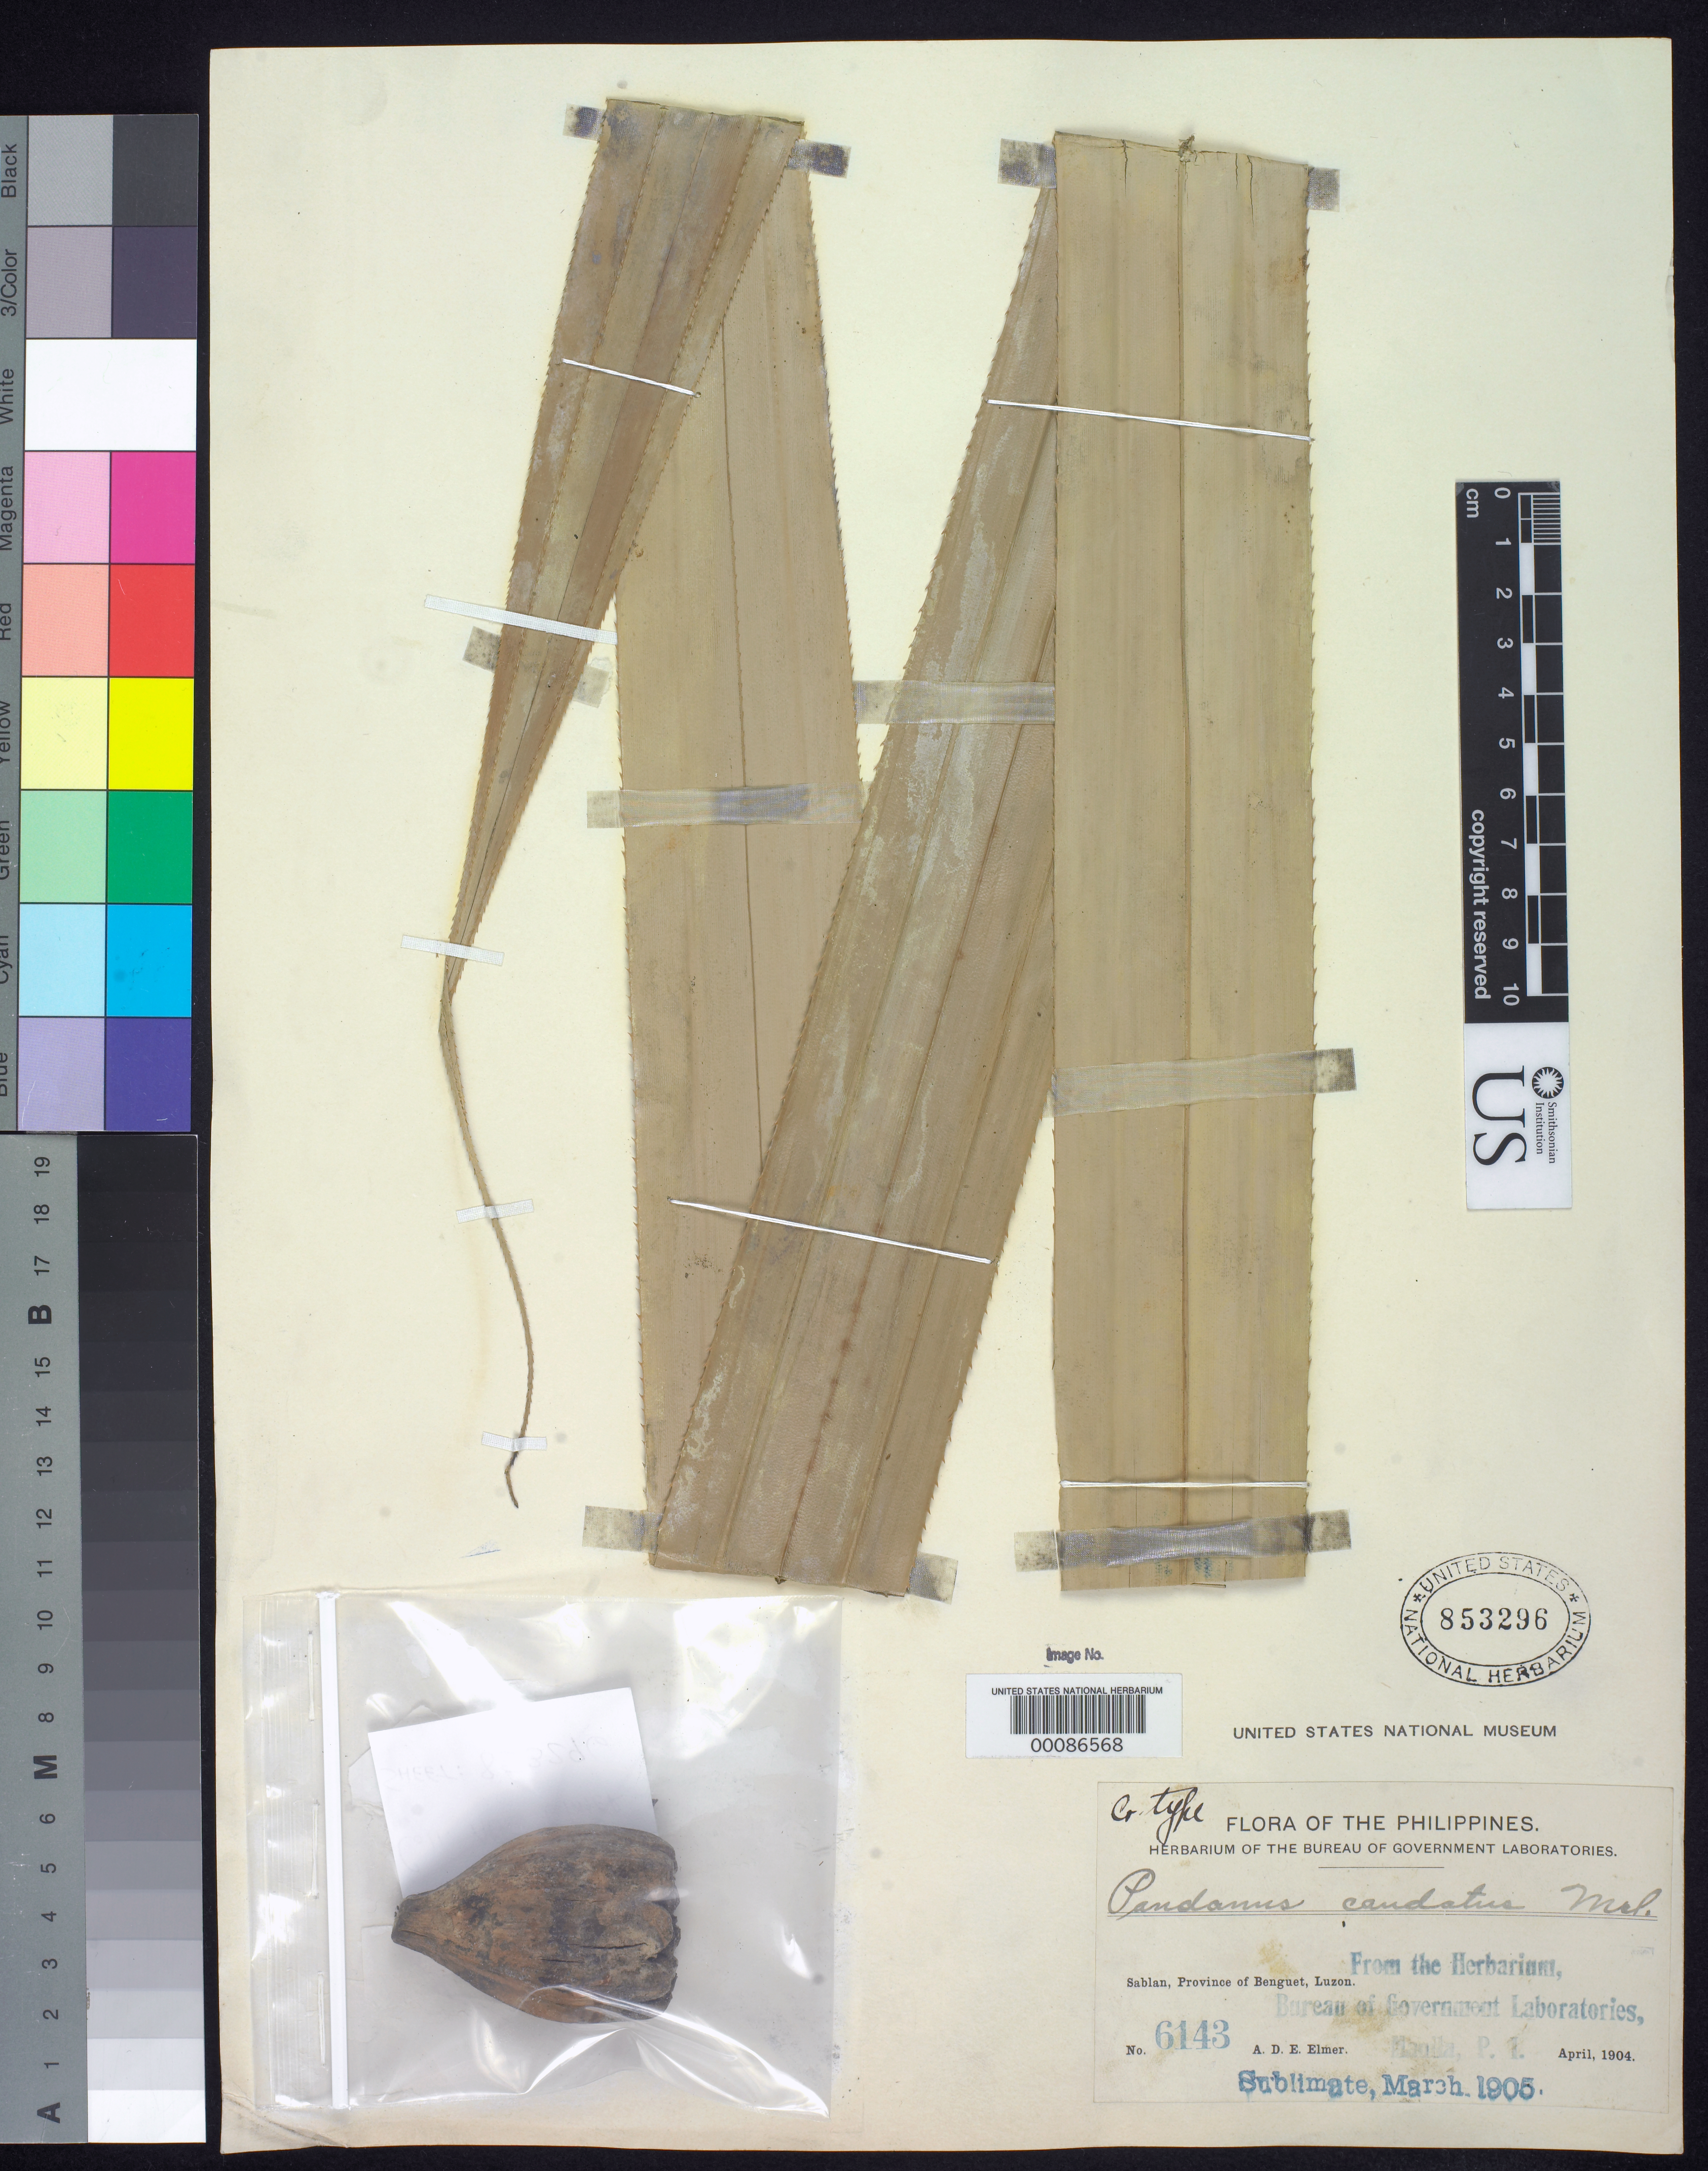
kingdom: Plantae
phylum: Tracheophyta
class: Liliopsida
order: Pandanales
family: Pandanaceae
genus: Pandanus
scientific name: Pandanus caudatus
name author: Merr.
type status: Isotype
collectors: A. D. E. Elmer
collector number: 6143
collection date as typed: Apr 1904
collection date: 1904-04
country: Philippines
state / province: Cordillera (Administrative Region)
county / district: Benguet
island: Luzon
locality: Sablan.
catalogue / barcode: US 853296